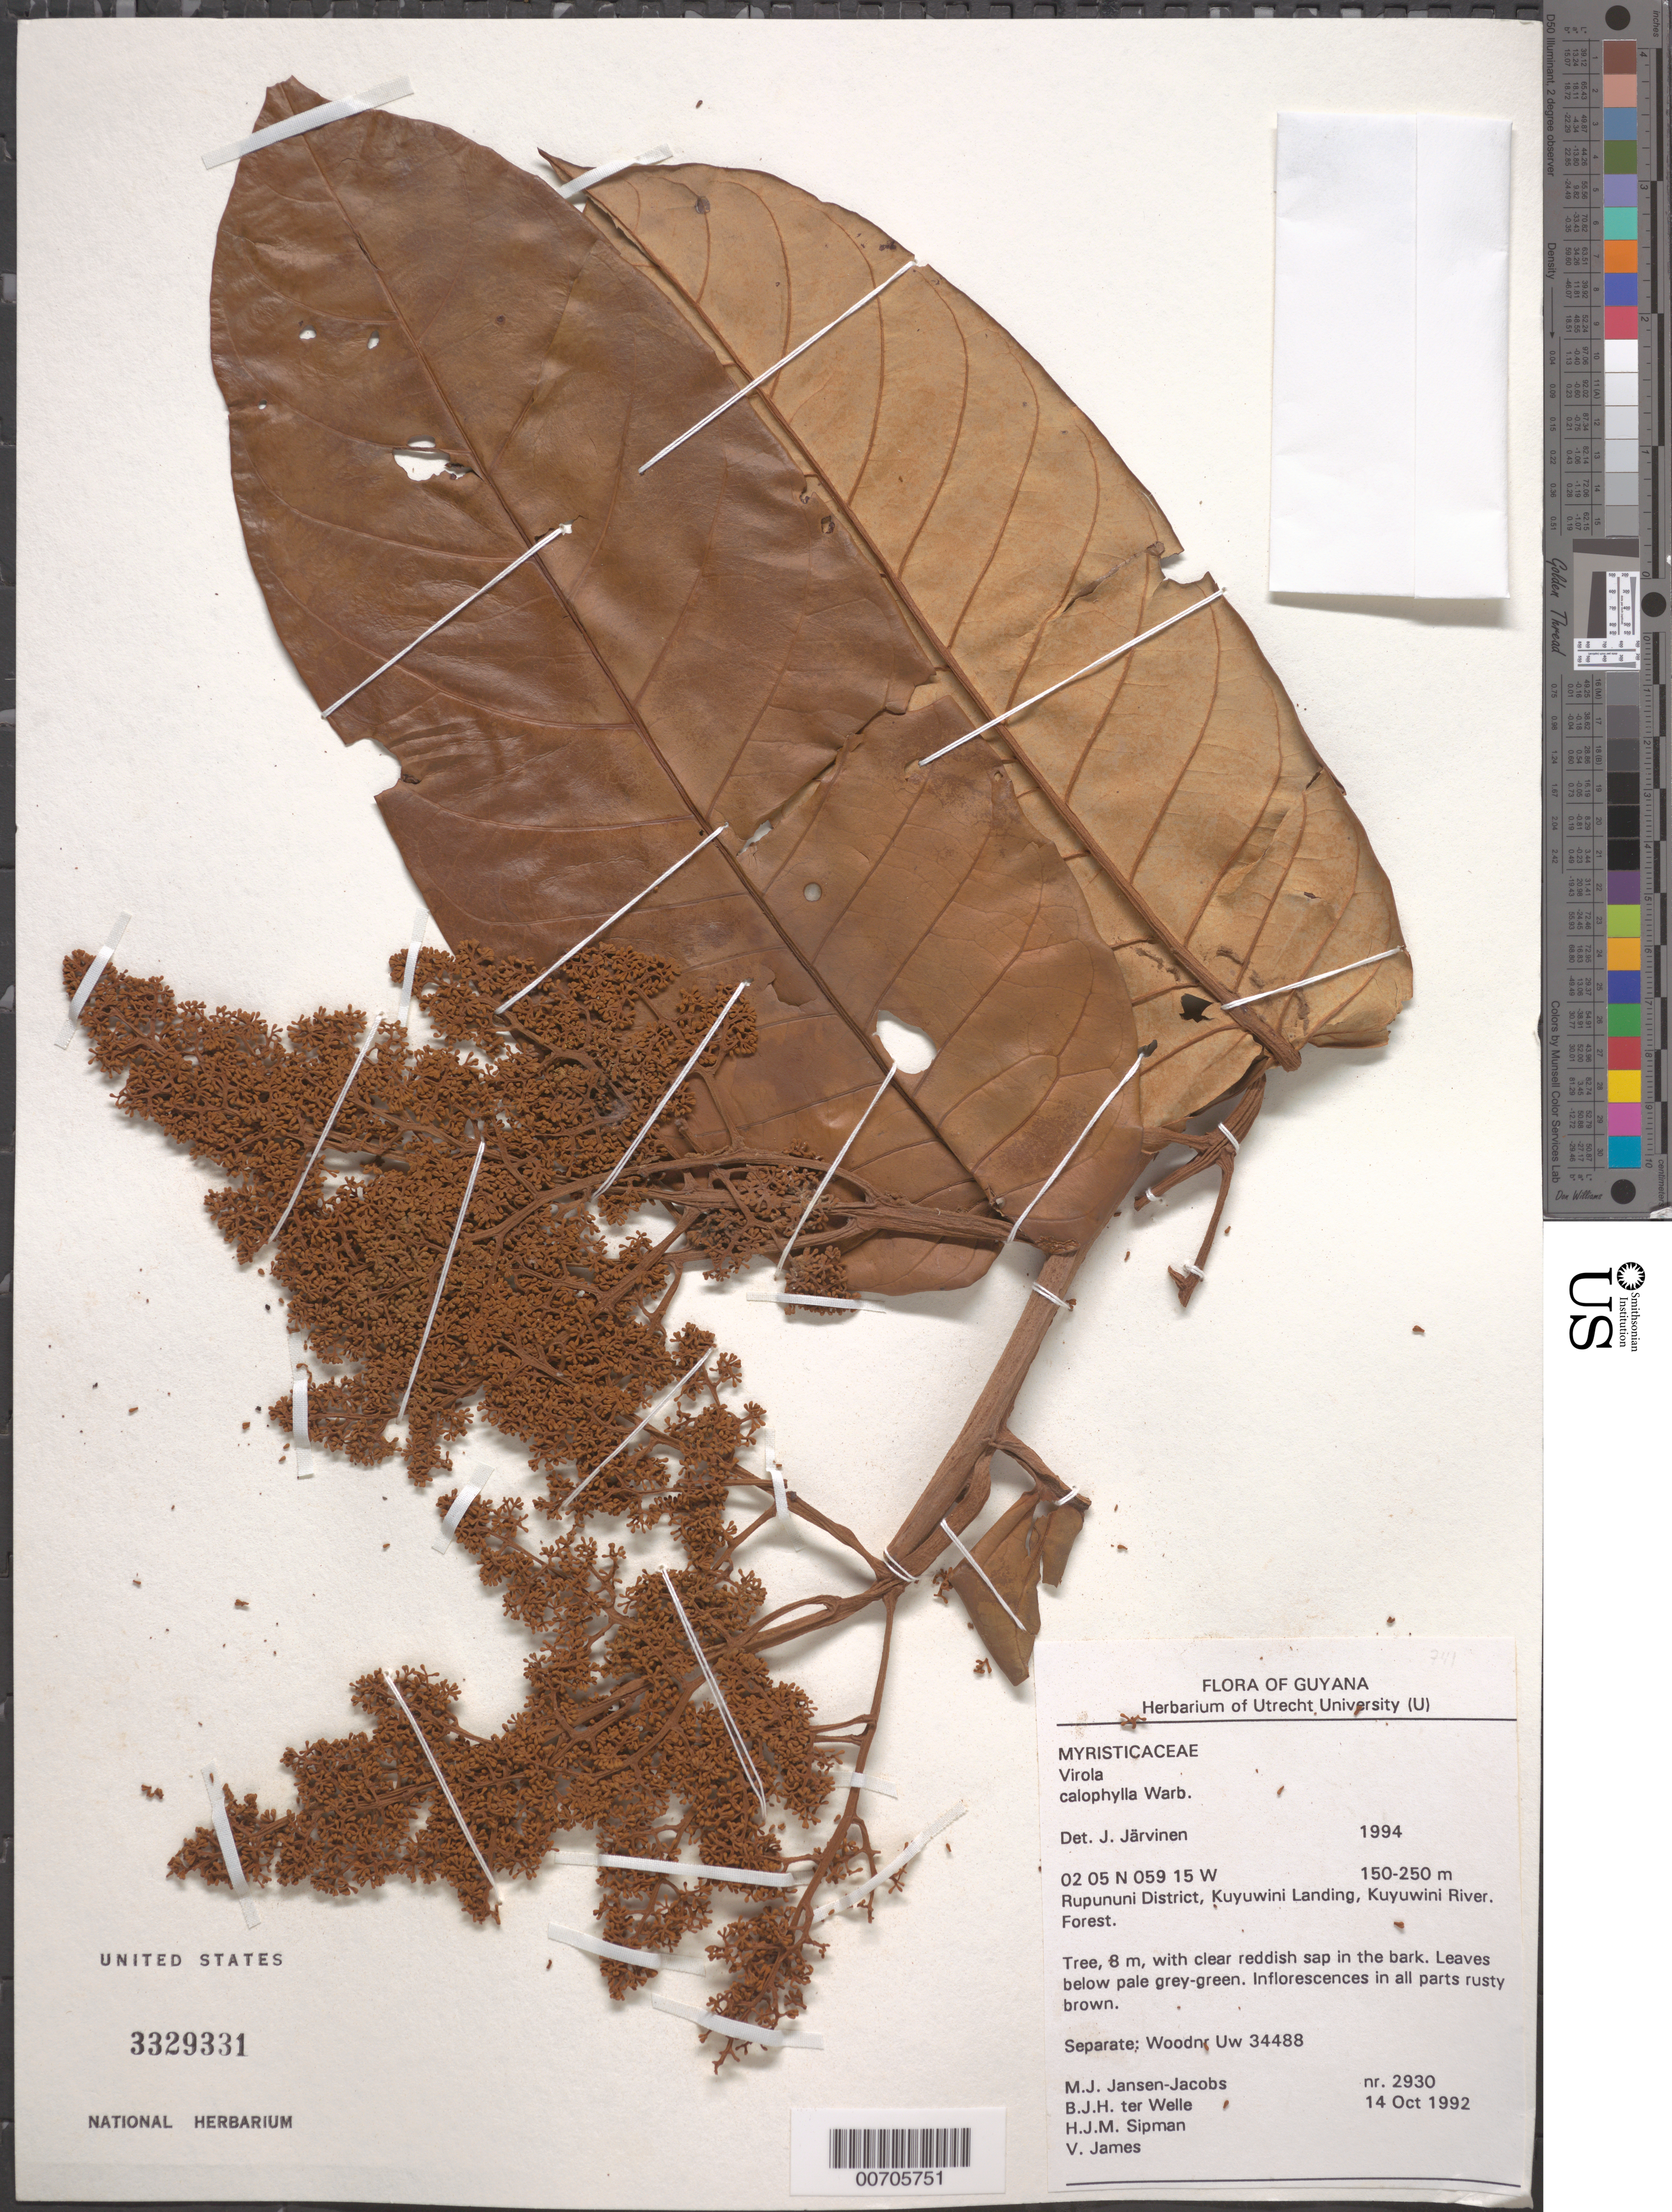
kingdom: Plantae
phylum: Tracheophyta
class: Magnoliopsida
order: Magnoliales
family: Myristicaceae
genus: Virola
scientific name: Virola calophylla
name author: (Spruce) Warb.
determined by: Järvinen, J.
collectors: M. J. Jansen-Jacobs, B. Welle, H. J. M. Sipman & V. James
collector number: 2930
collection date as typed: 14-Oct-92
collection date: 1992-10-14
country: Guyana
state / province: U. Takutu-U. Essequibo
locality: Kuyuwini Landing, Kuyuwini River, Rupununi District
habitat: Forest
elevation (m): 150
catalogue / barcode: US 3329331